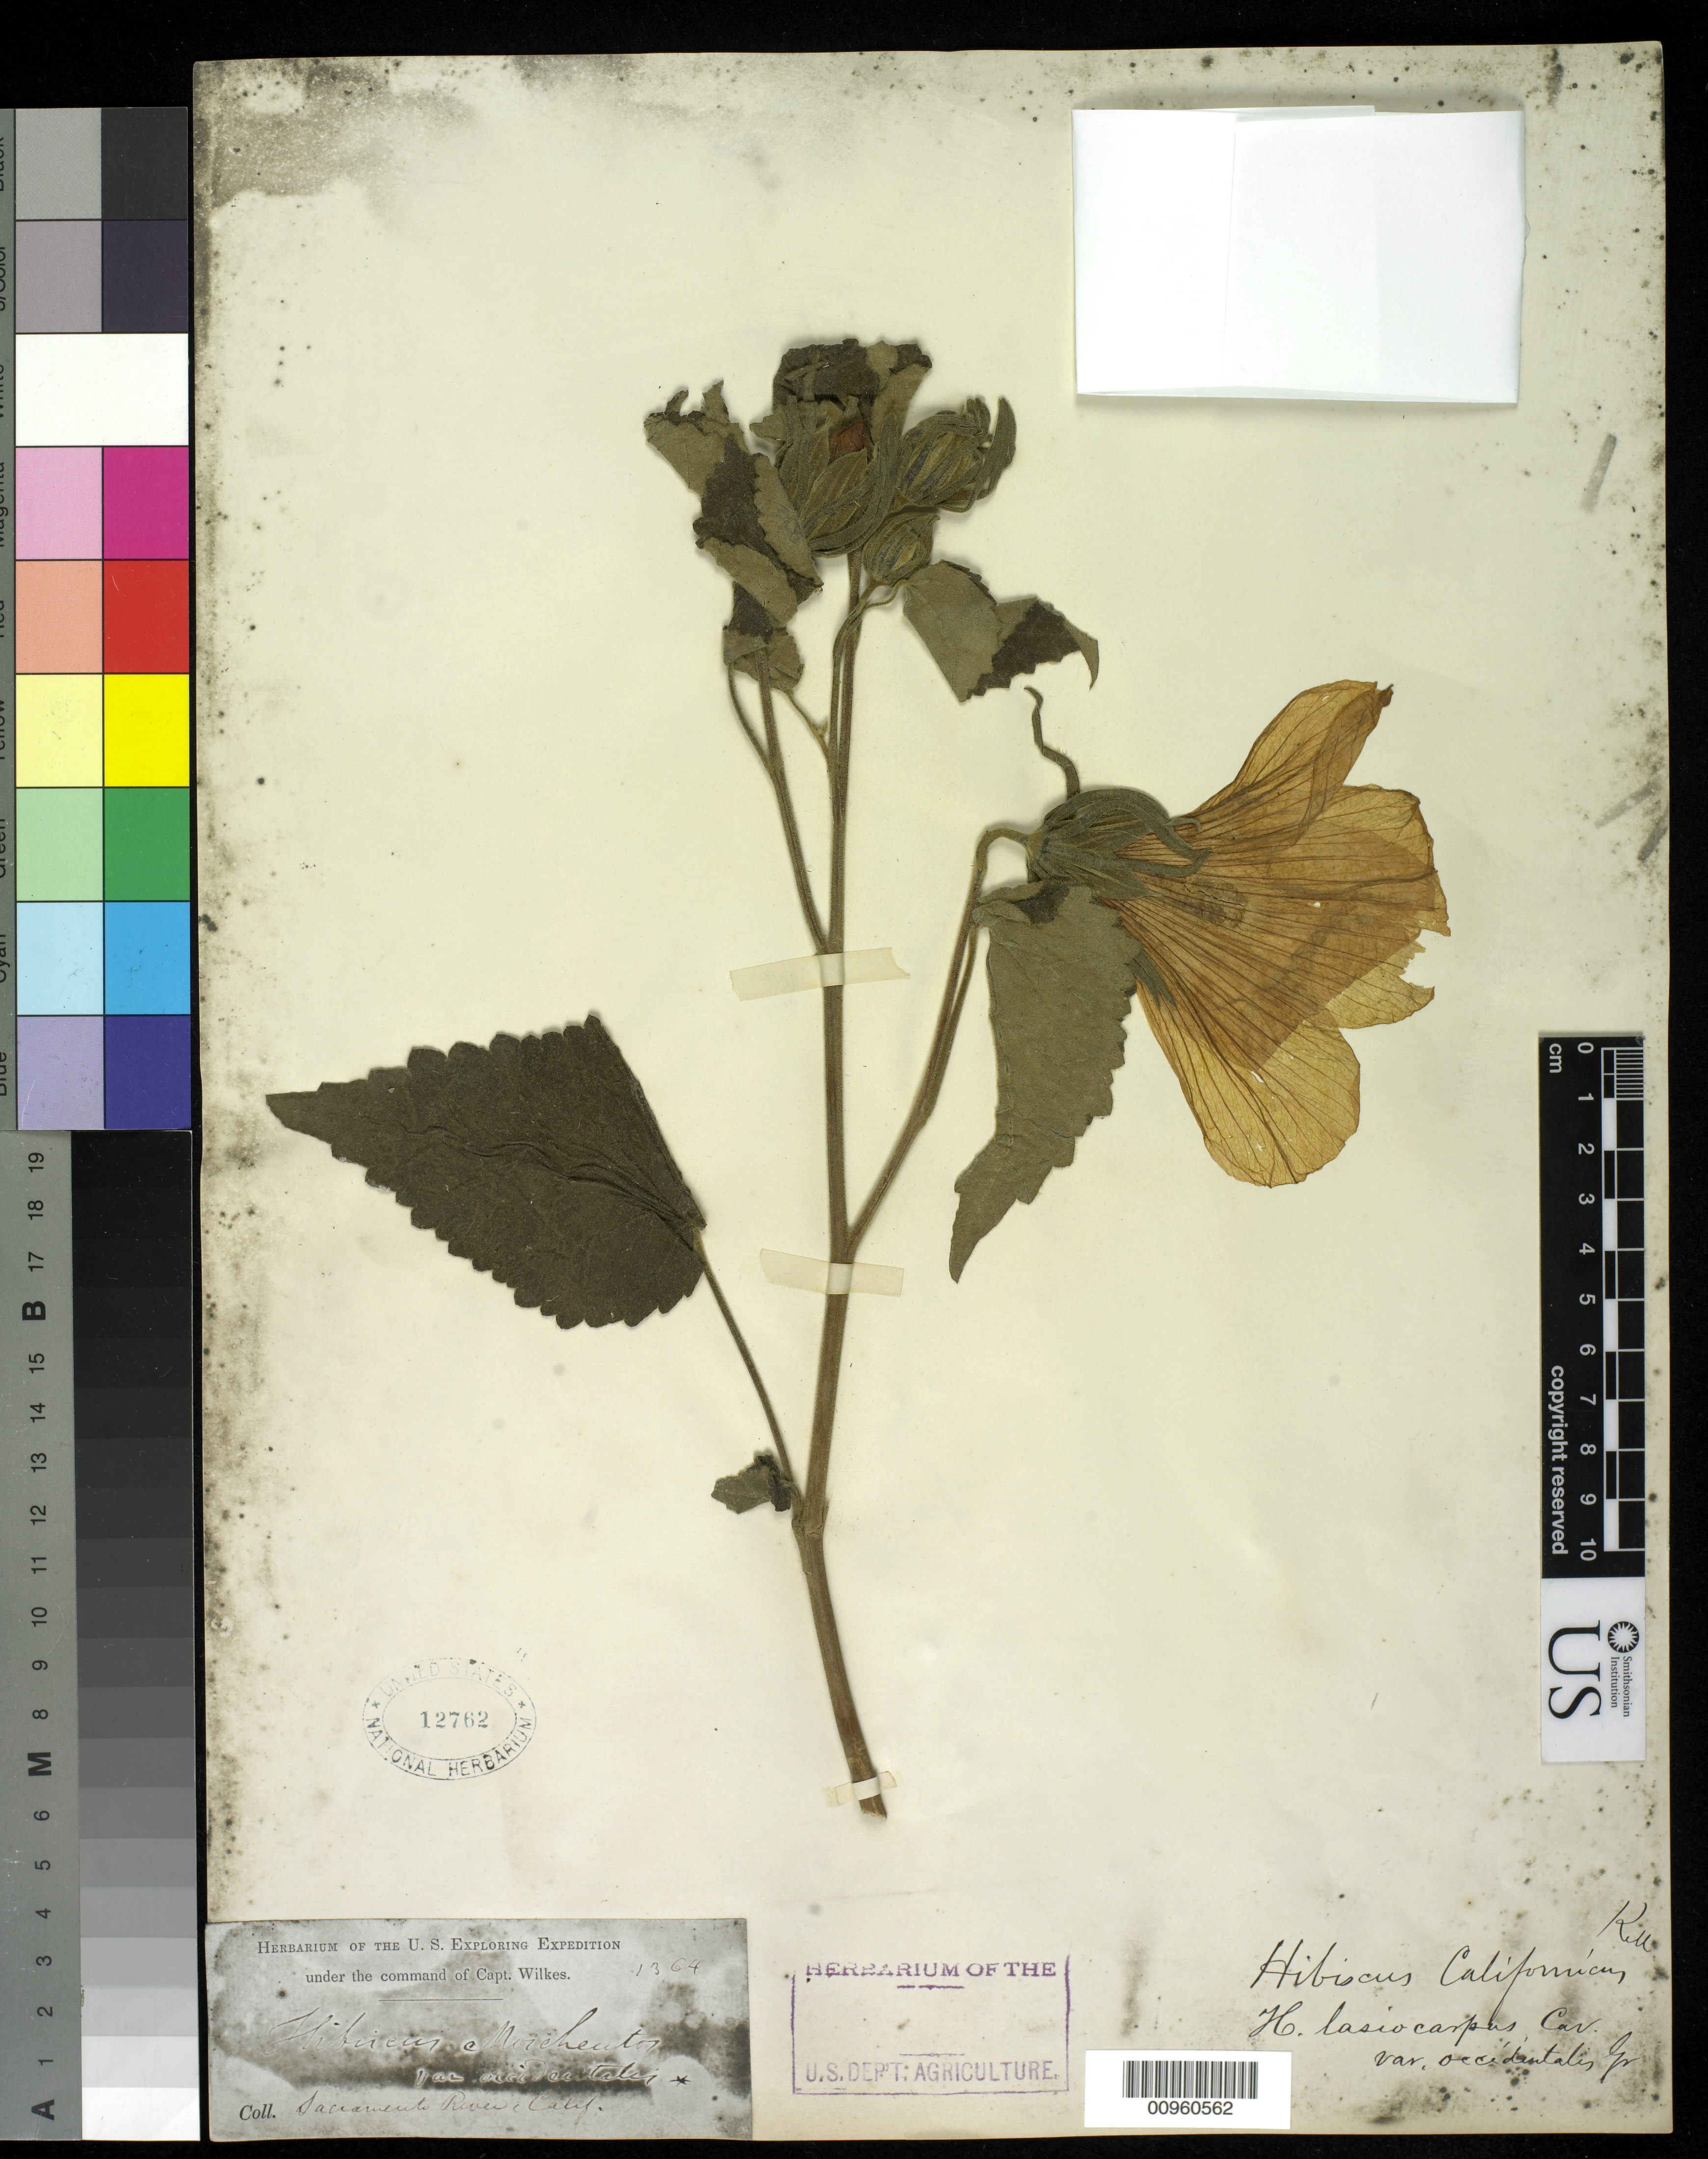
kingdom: Plantae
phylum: Tracheophyta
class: Magnoliopsida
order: Malvales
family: Malvaceae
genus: Hibiscus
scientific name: Hibiscus californicus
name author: Kellogg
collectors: Wilkes Explor. Exped.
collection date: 1838/1842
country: United States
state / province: California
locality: Sacramento River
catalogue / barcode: US 12762